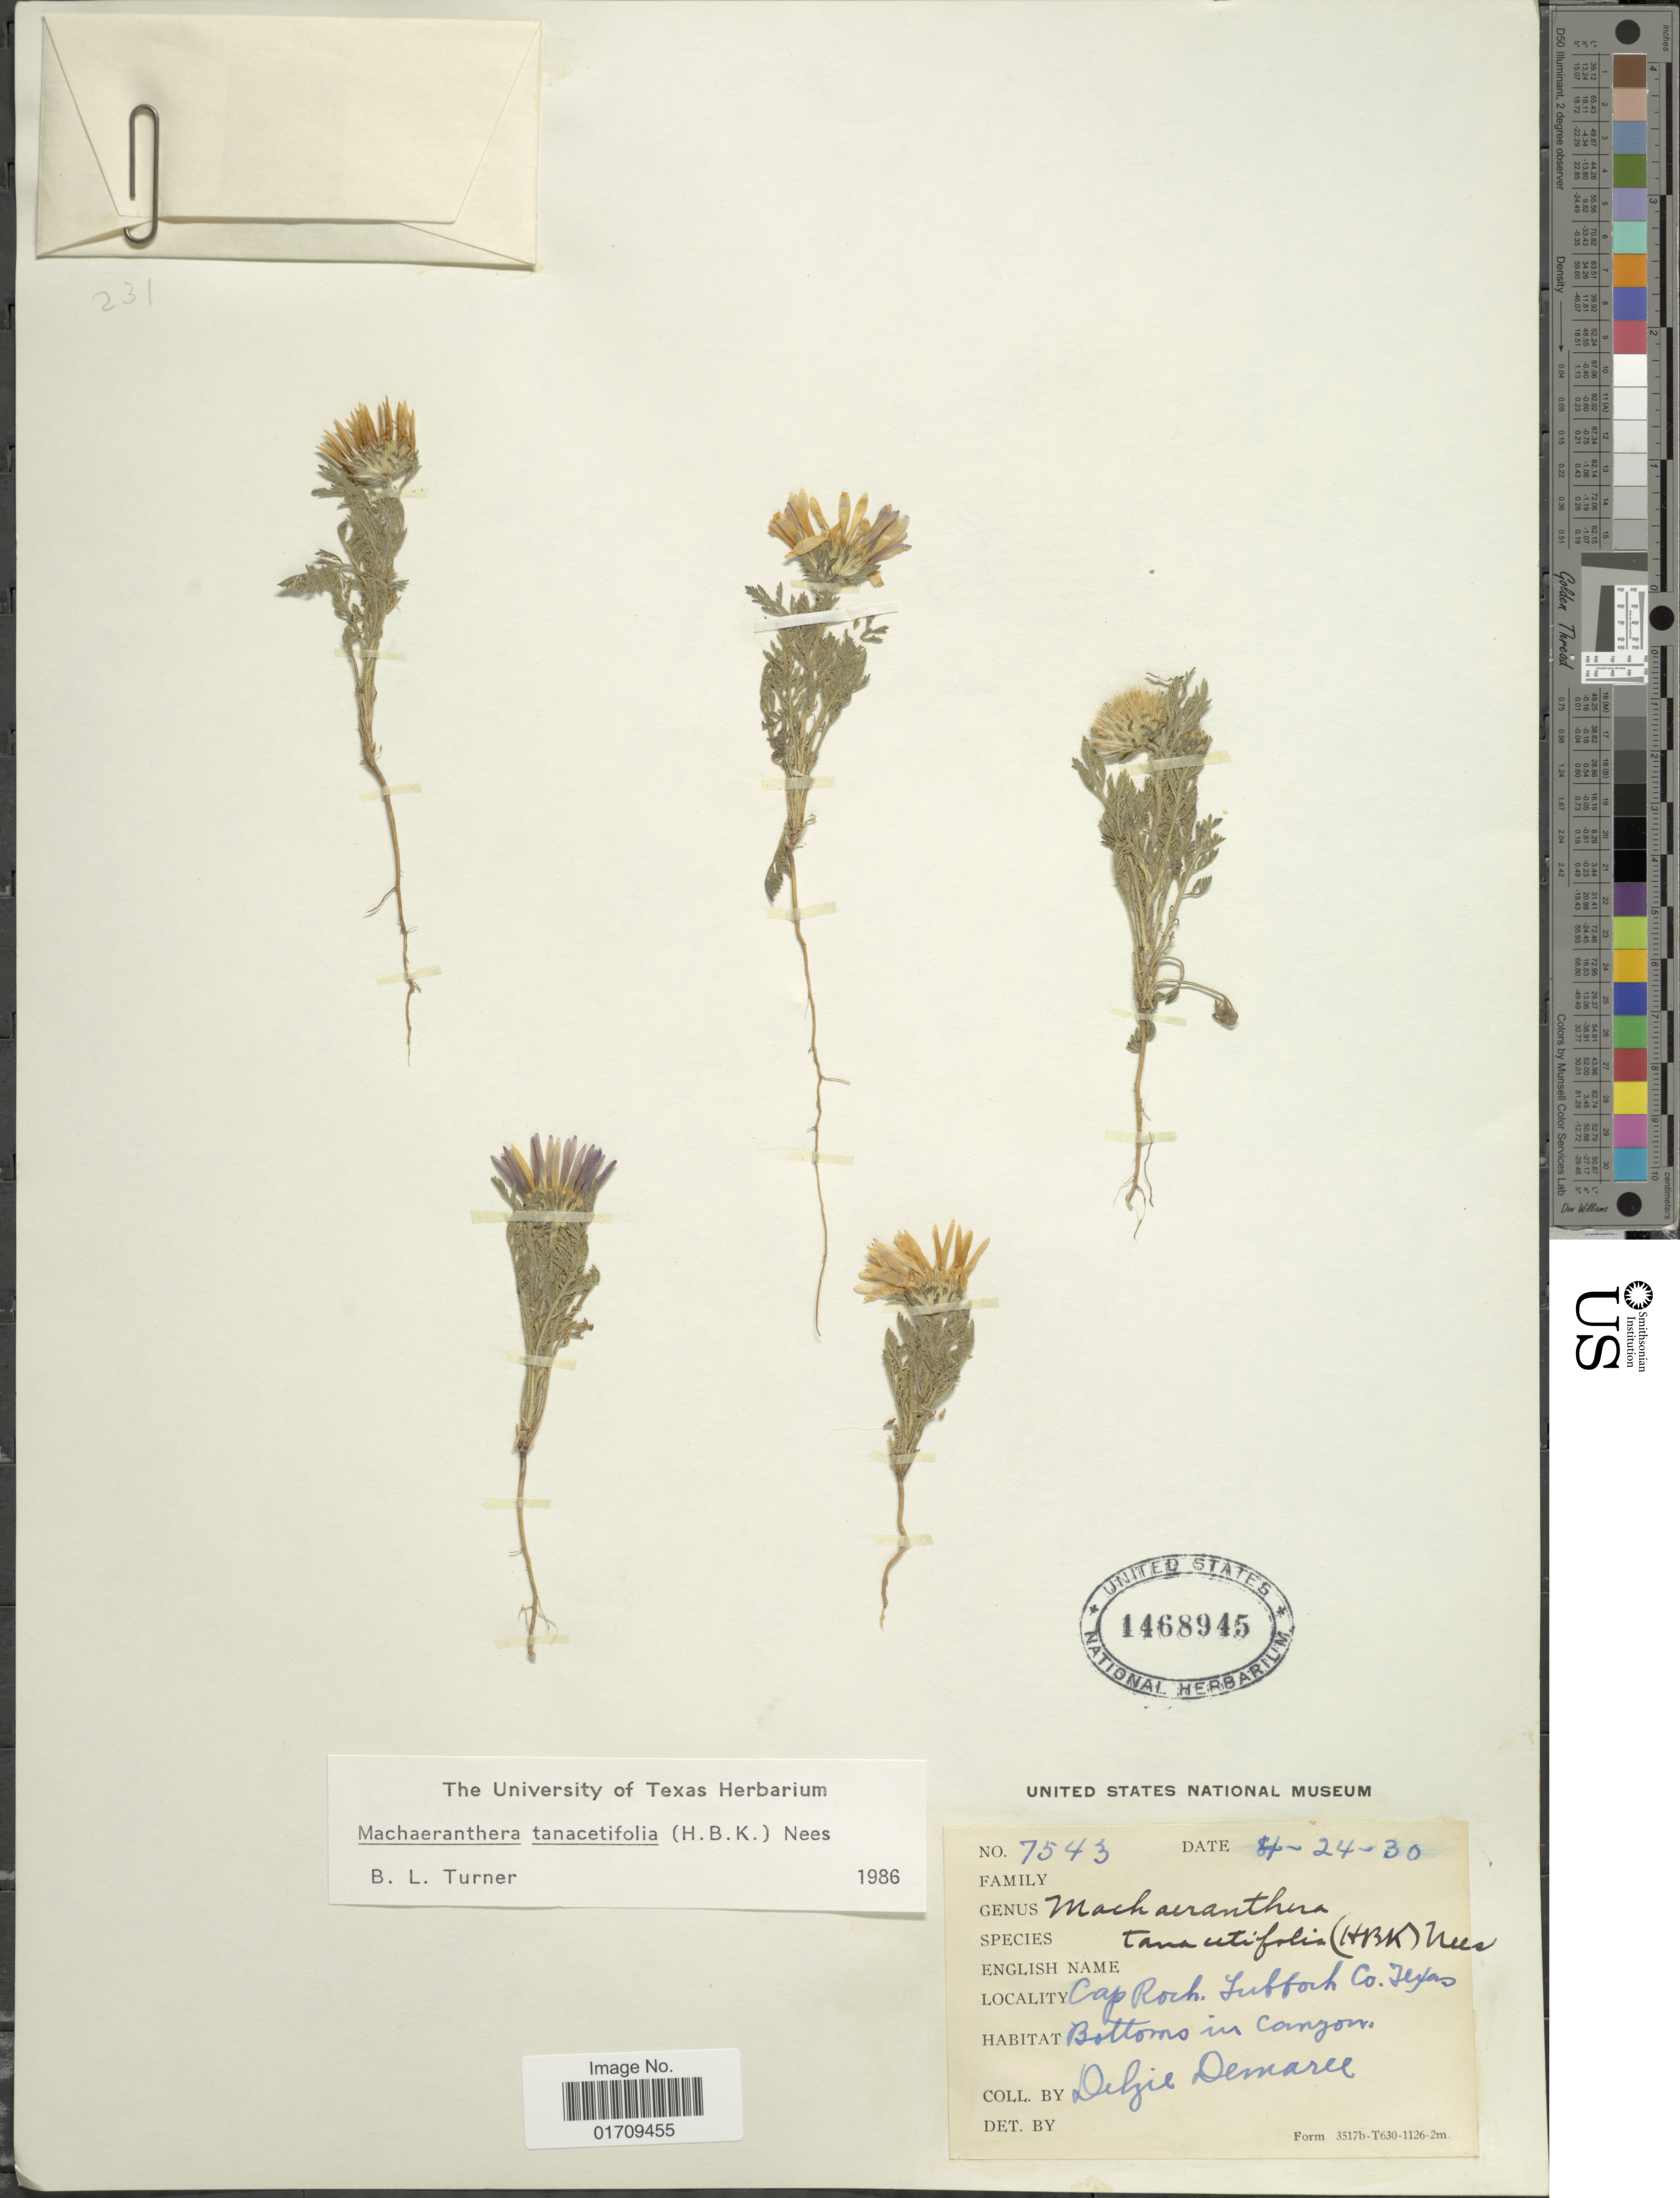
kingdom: Plantae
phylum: Tracheophyta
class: Magnoliopsida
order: Asterales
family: Asteraceae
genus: Machaeranthera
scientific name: Machaeranthera tanacetifolia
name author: (Kunth) Nees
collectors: D. Demaree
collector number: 7543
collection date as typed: Transcribed d/m/y: 24/4/30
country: United States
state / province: Texas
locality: Cap Roch., Lubbock Co.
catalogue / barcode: US 1468945